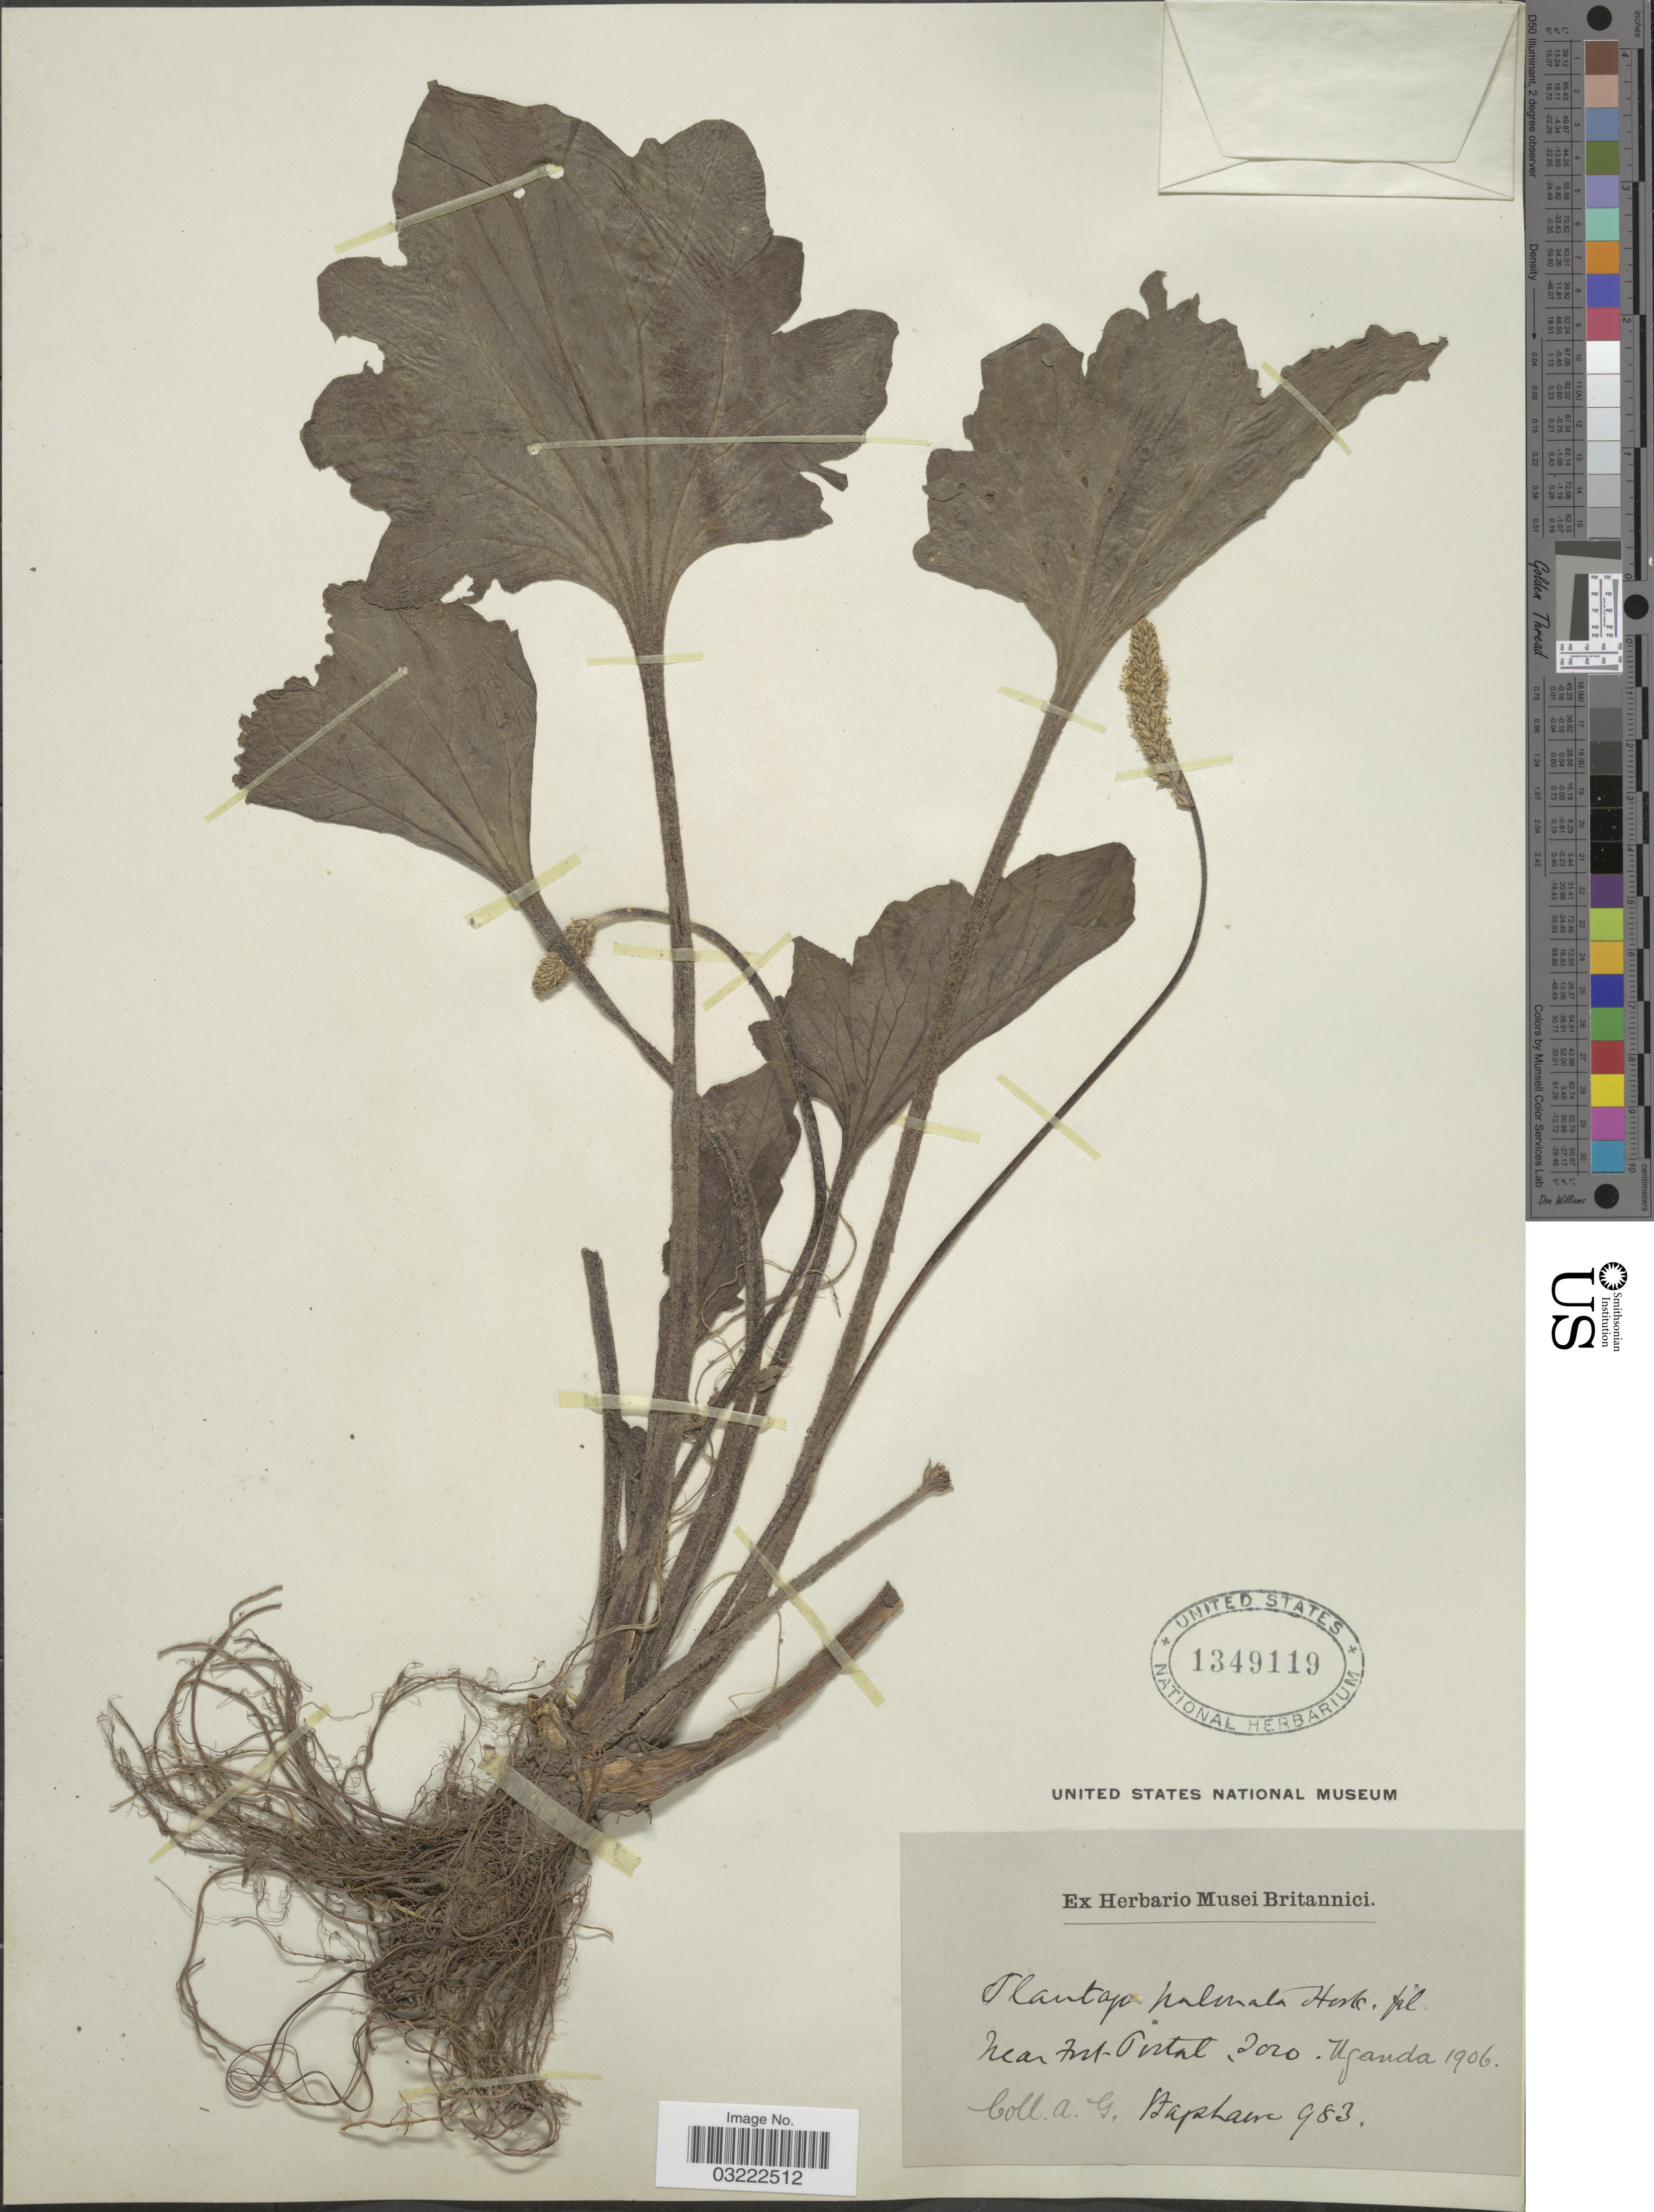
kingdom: Plantae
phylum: Tracheophyta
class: Magnoliopsida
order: Lamiales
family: Plantaginaceae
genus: Plantago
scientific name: Plantago palmata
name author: Hook. f.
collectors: A. Bagshawe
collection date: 1906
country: Uganda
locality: Near Fort Portal, Toro.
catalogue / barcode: US 1349119